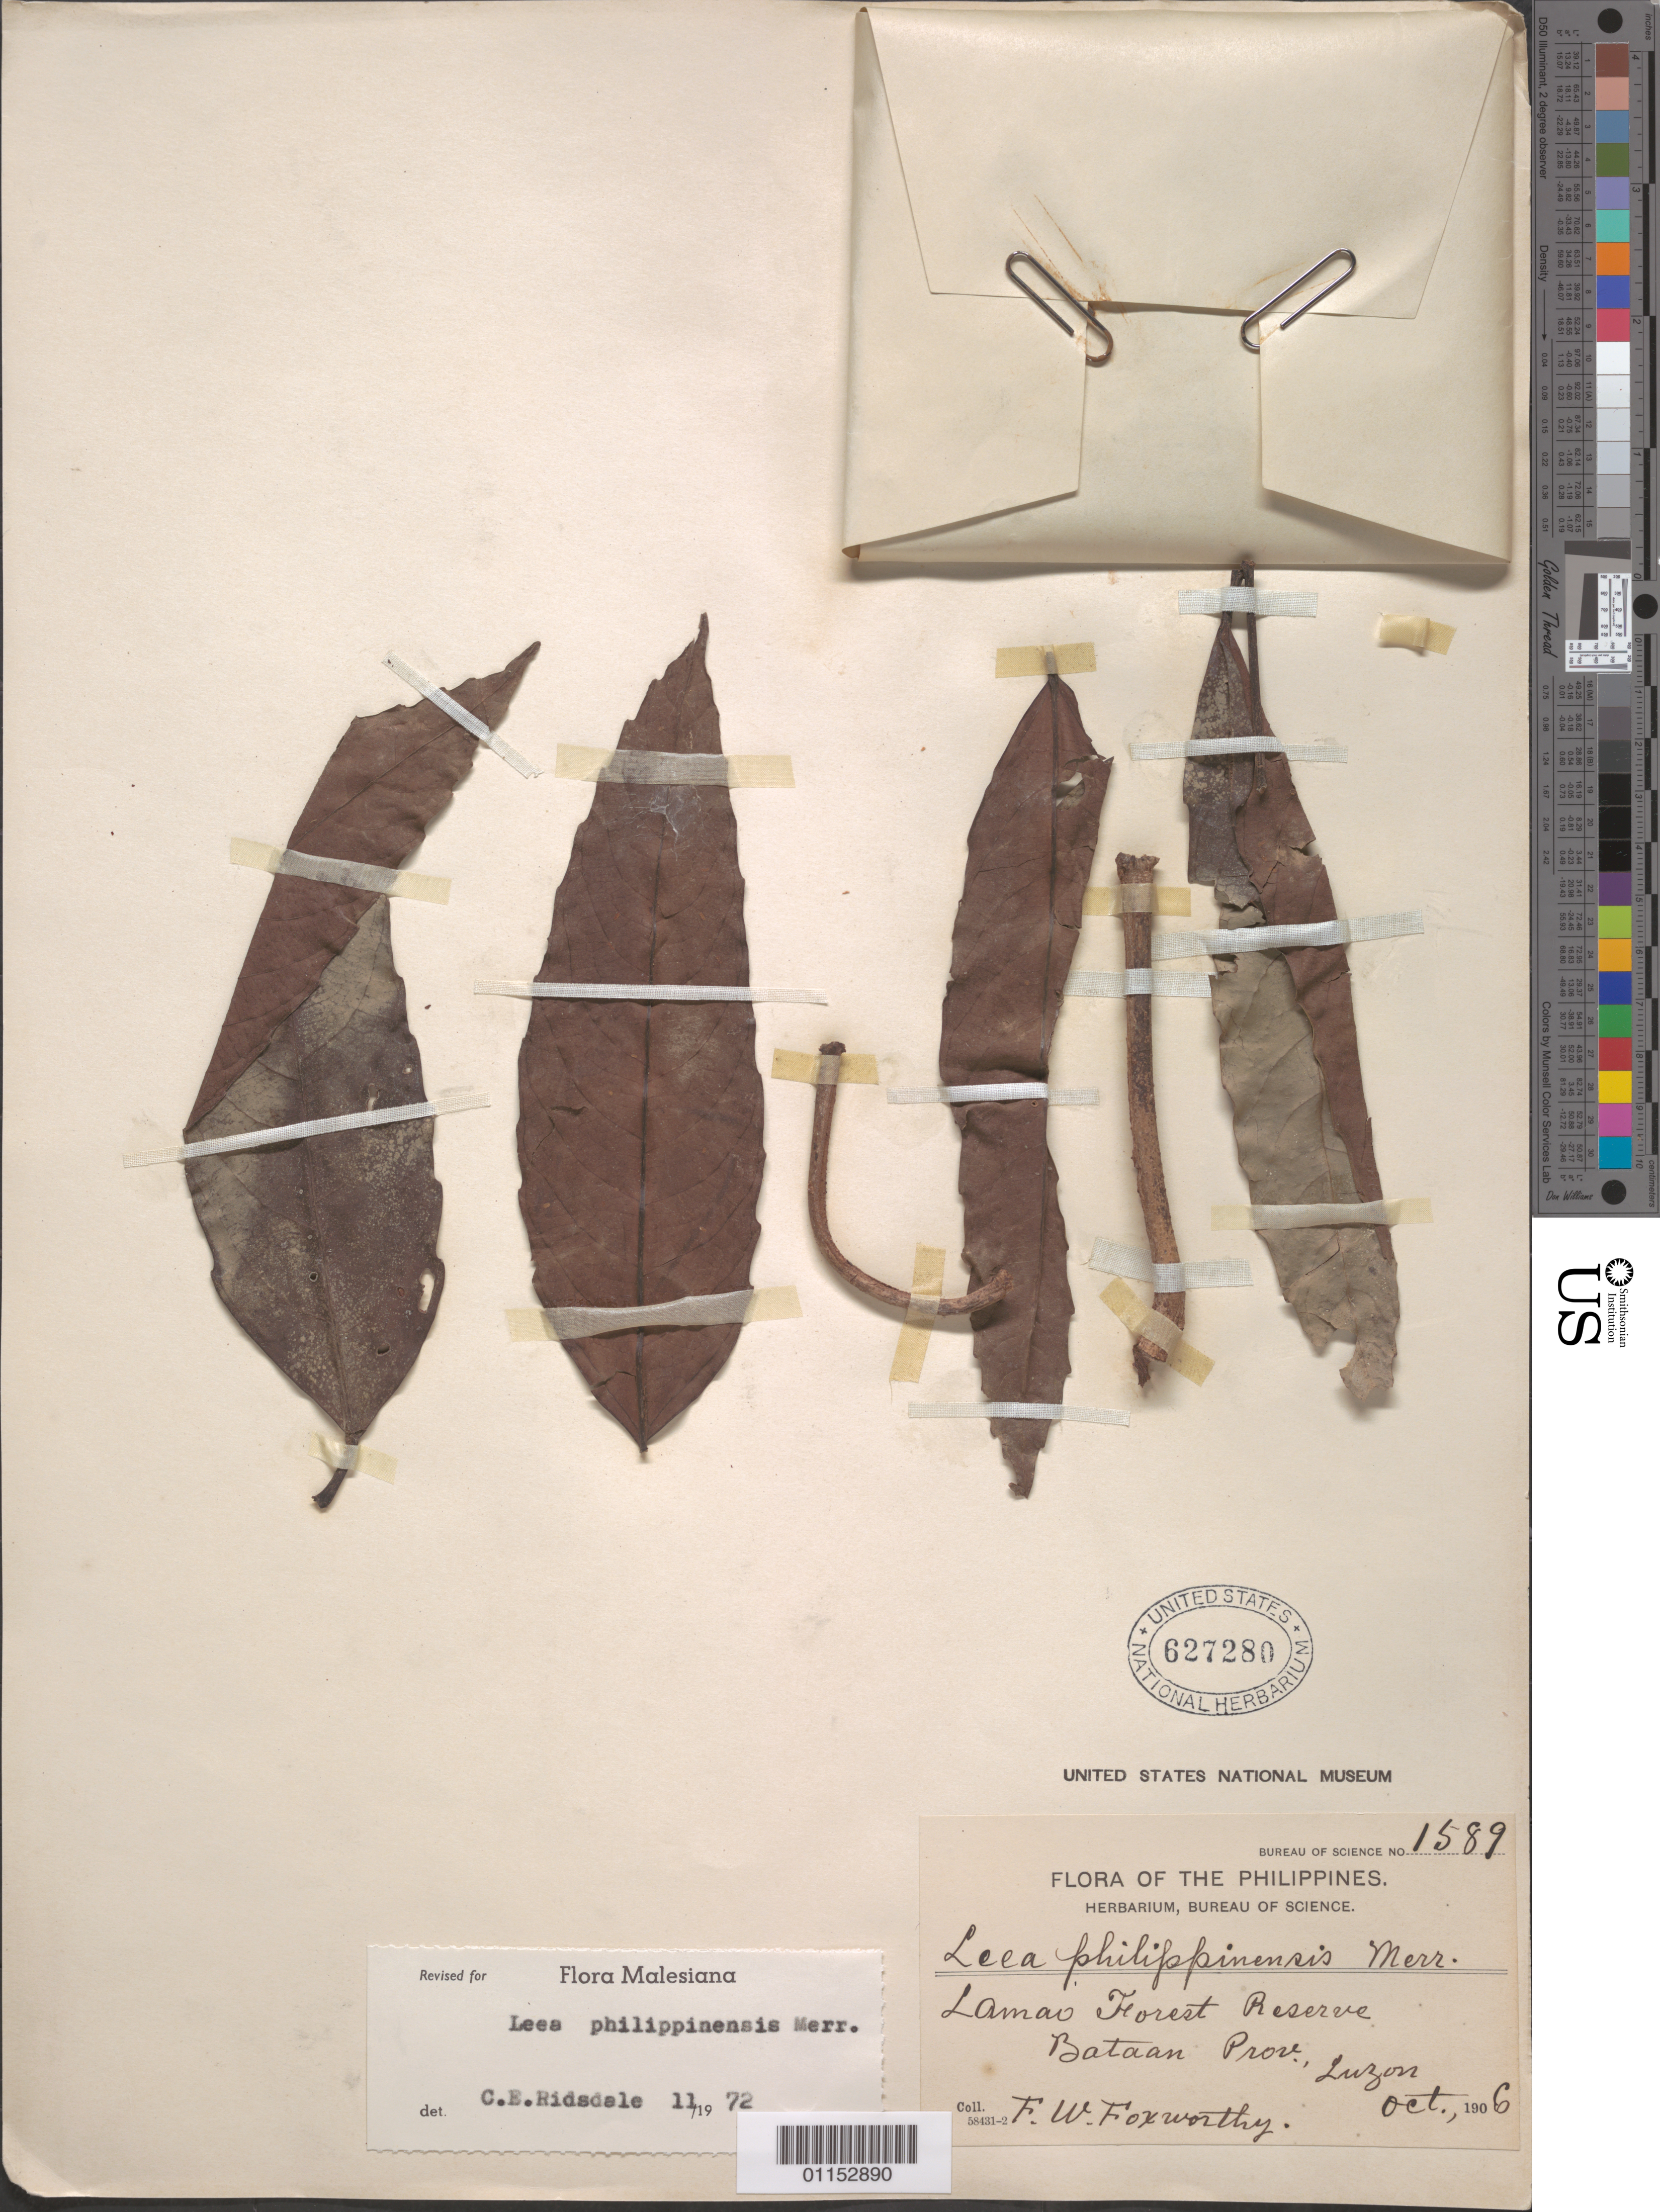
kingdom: Plantae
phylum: Tracheophyta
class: Magnoliopsida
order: Vitales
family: Vitaceae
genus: Leea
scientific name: Leea philippinensis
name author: Merr.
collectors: F. W. Foxworthy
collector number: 1589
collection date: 1906-10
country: Philippines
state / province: Central Luzon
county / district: Bataan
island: Luzon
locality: Lamao Forest Reserve.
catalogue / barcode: US 627280